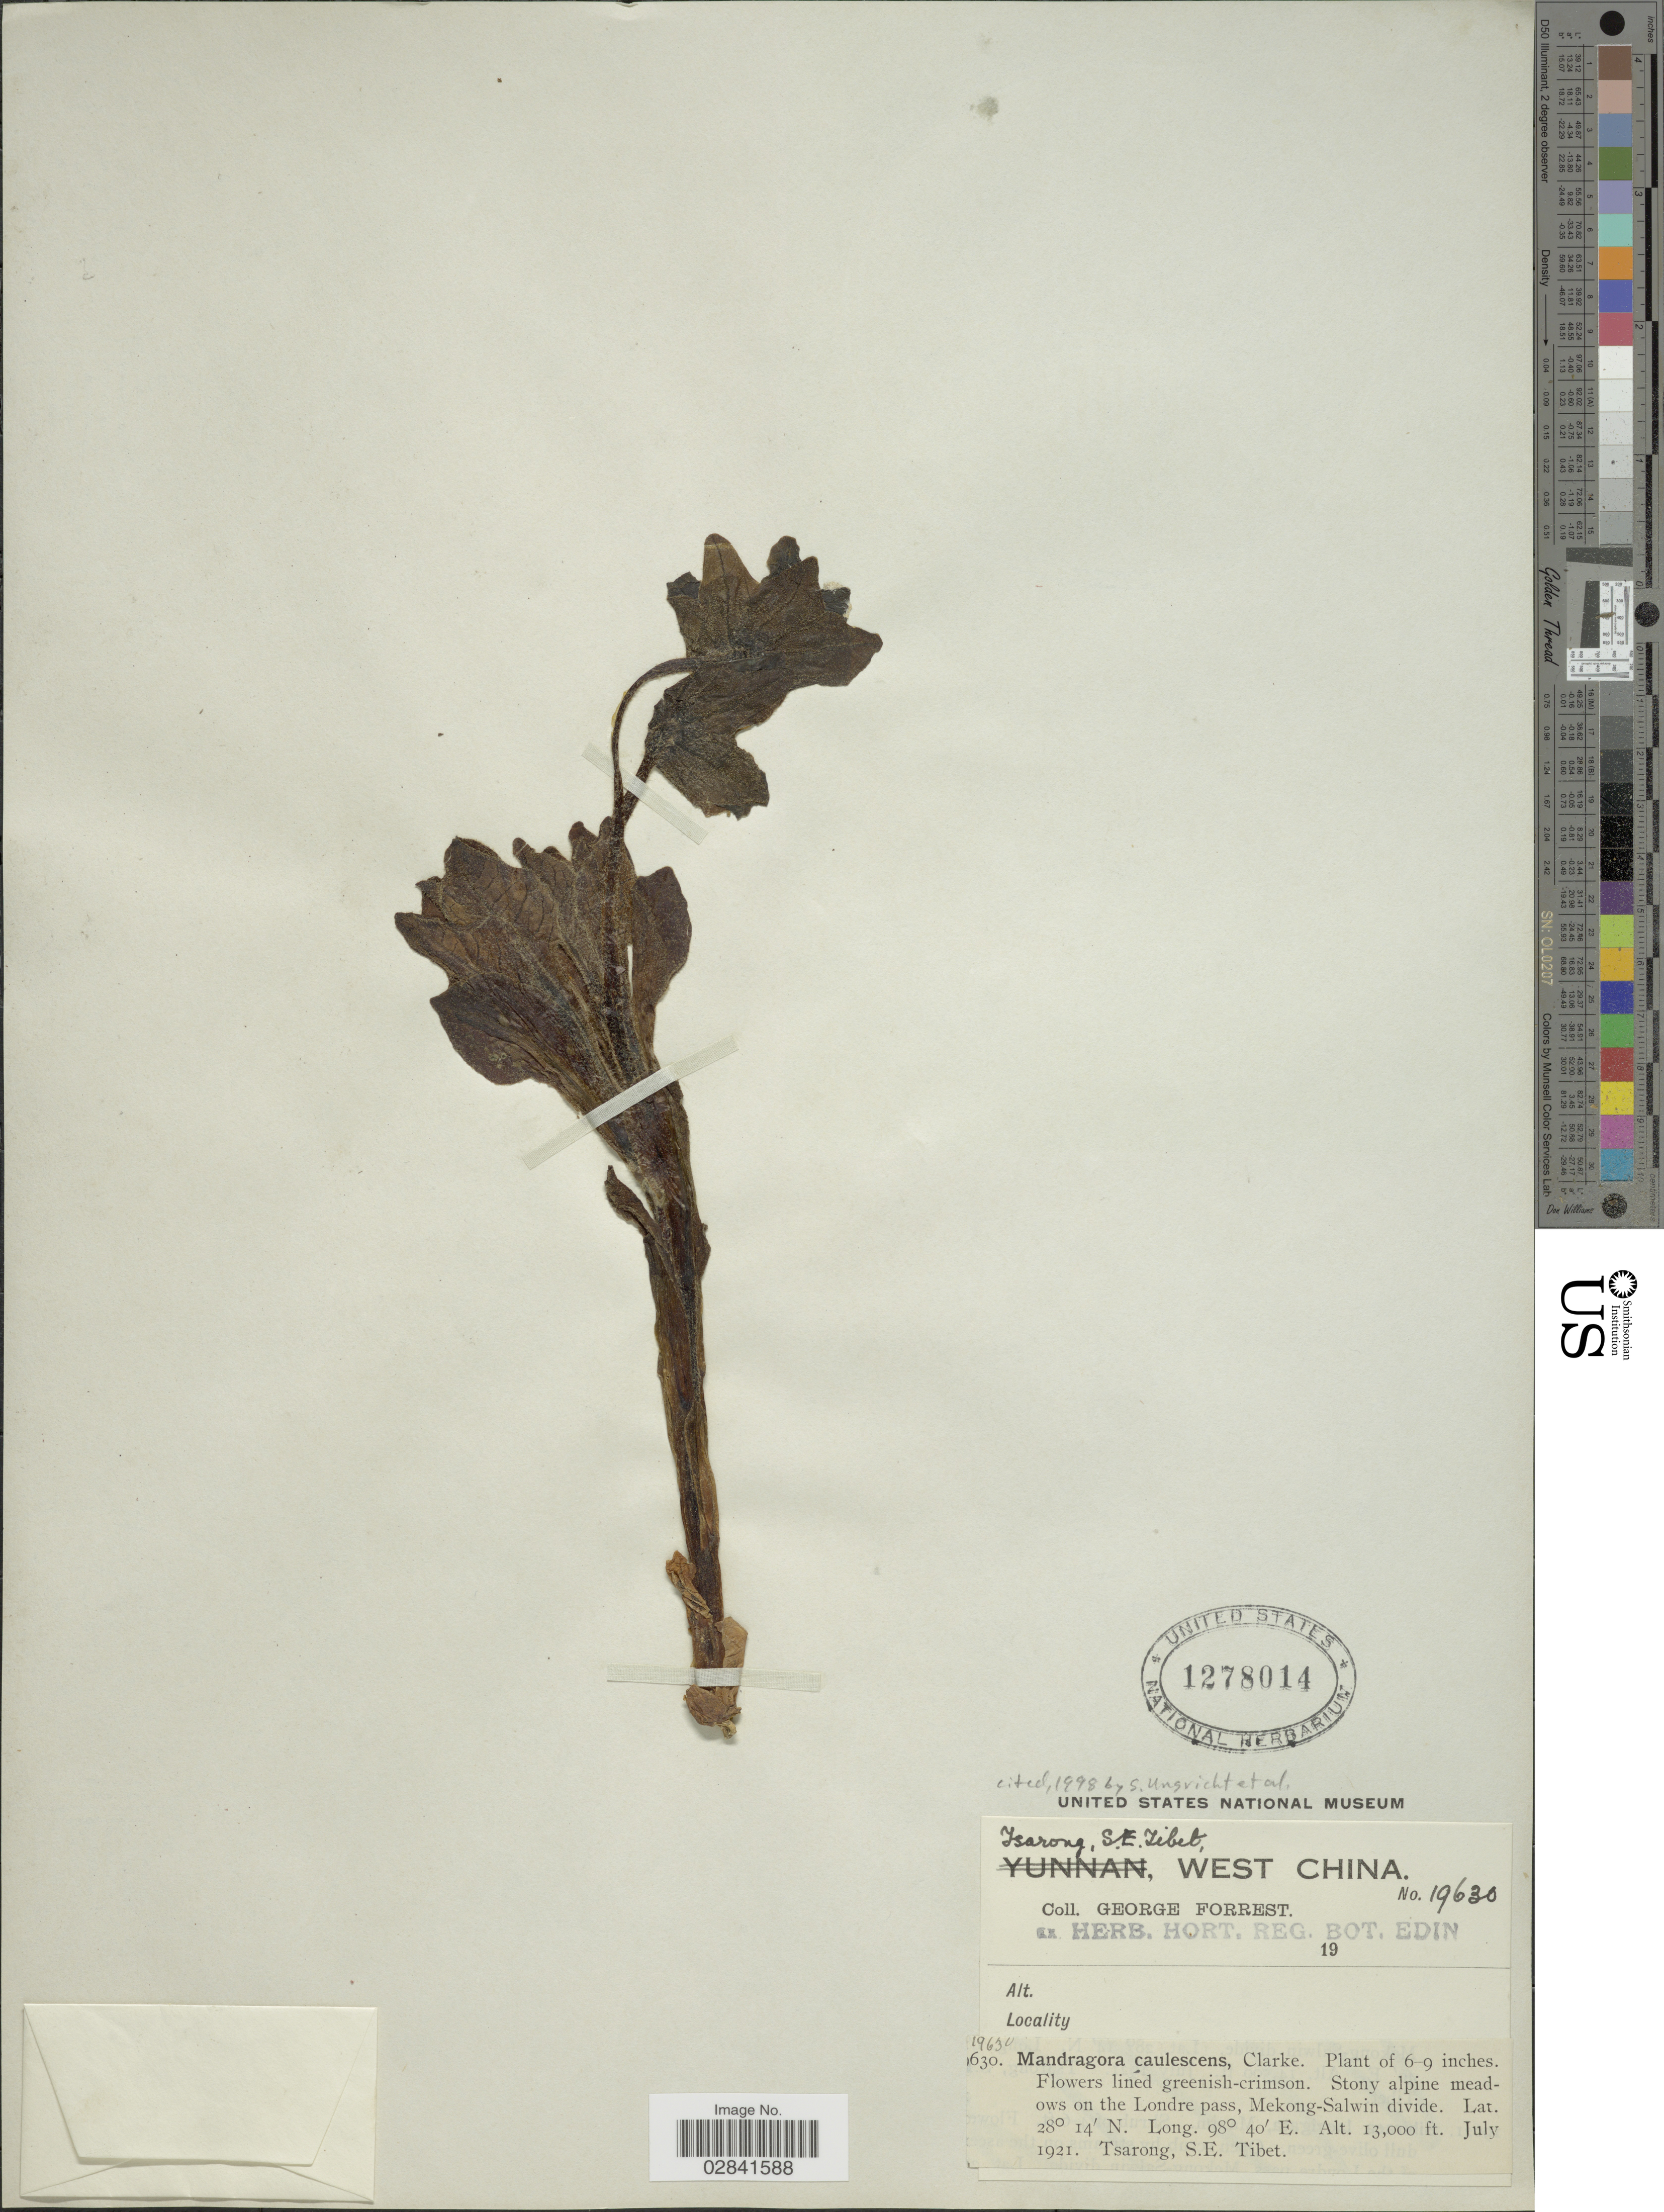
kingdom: Plantae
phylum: Tracheophyta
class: Magnoliopsida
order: Solanales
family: Solanaceae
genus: Mandragora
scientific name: Mandragora caulescens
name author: C.B. Clarke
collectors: G. Forrest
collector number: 19630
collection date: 1921-07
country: China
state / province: Xizang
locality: Stony alpine meadows on the Londre pass, Mekong-Salwin divide. Tsarong, S.E. Tibet.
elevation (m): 3962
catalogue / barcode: US 1278014